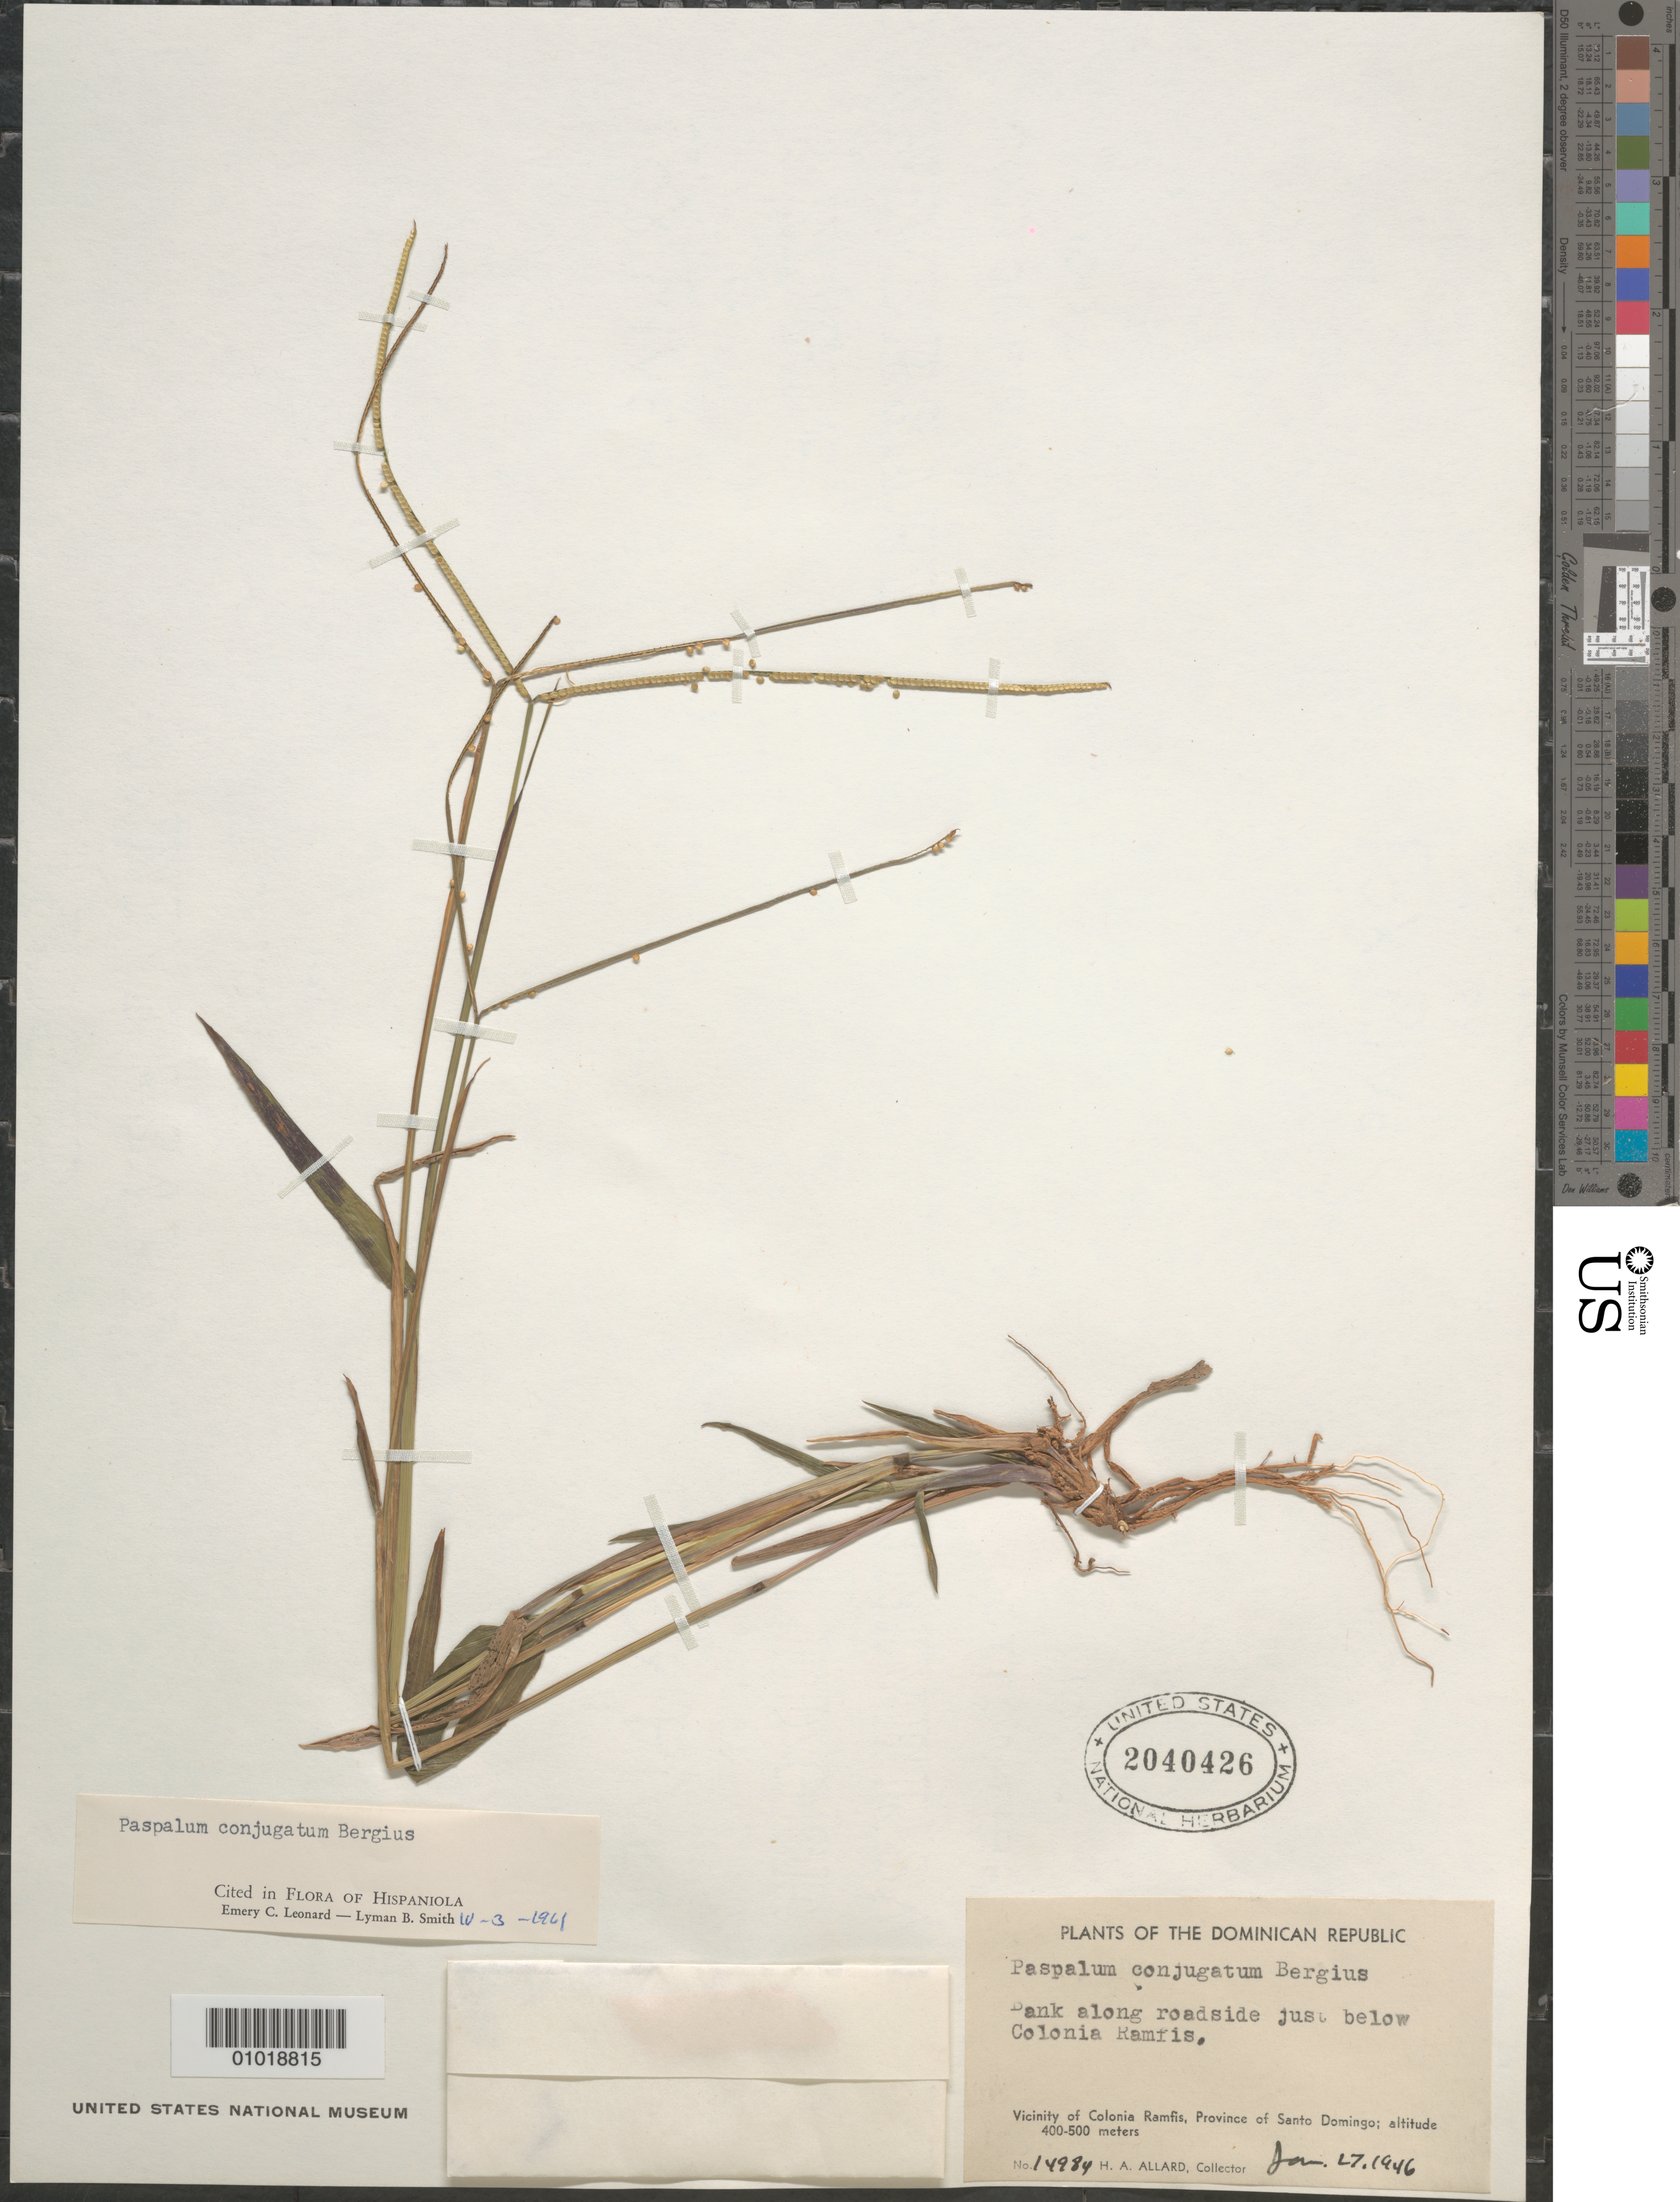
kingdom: Plantae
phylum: Tracheophyta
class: Liliopsida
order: Poales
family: Poaceae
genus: Paspalum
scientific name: Paspalum conjugatum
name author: P.J. Bergius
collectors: H. A. Allard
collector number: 14984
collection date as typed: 27 Jan 1946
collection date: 1946-01-27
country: Dominican Republic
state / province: San Cristóbal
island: Hispaniola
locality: Bank along roadside just below Colonia Ramfis (now known as La Cabrima, which is not in prov. Santo Domingo, as the collector had noted).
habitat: bank along roadside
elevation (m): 400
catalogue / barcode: US 2040426